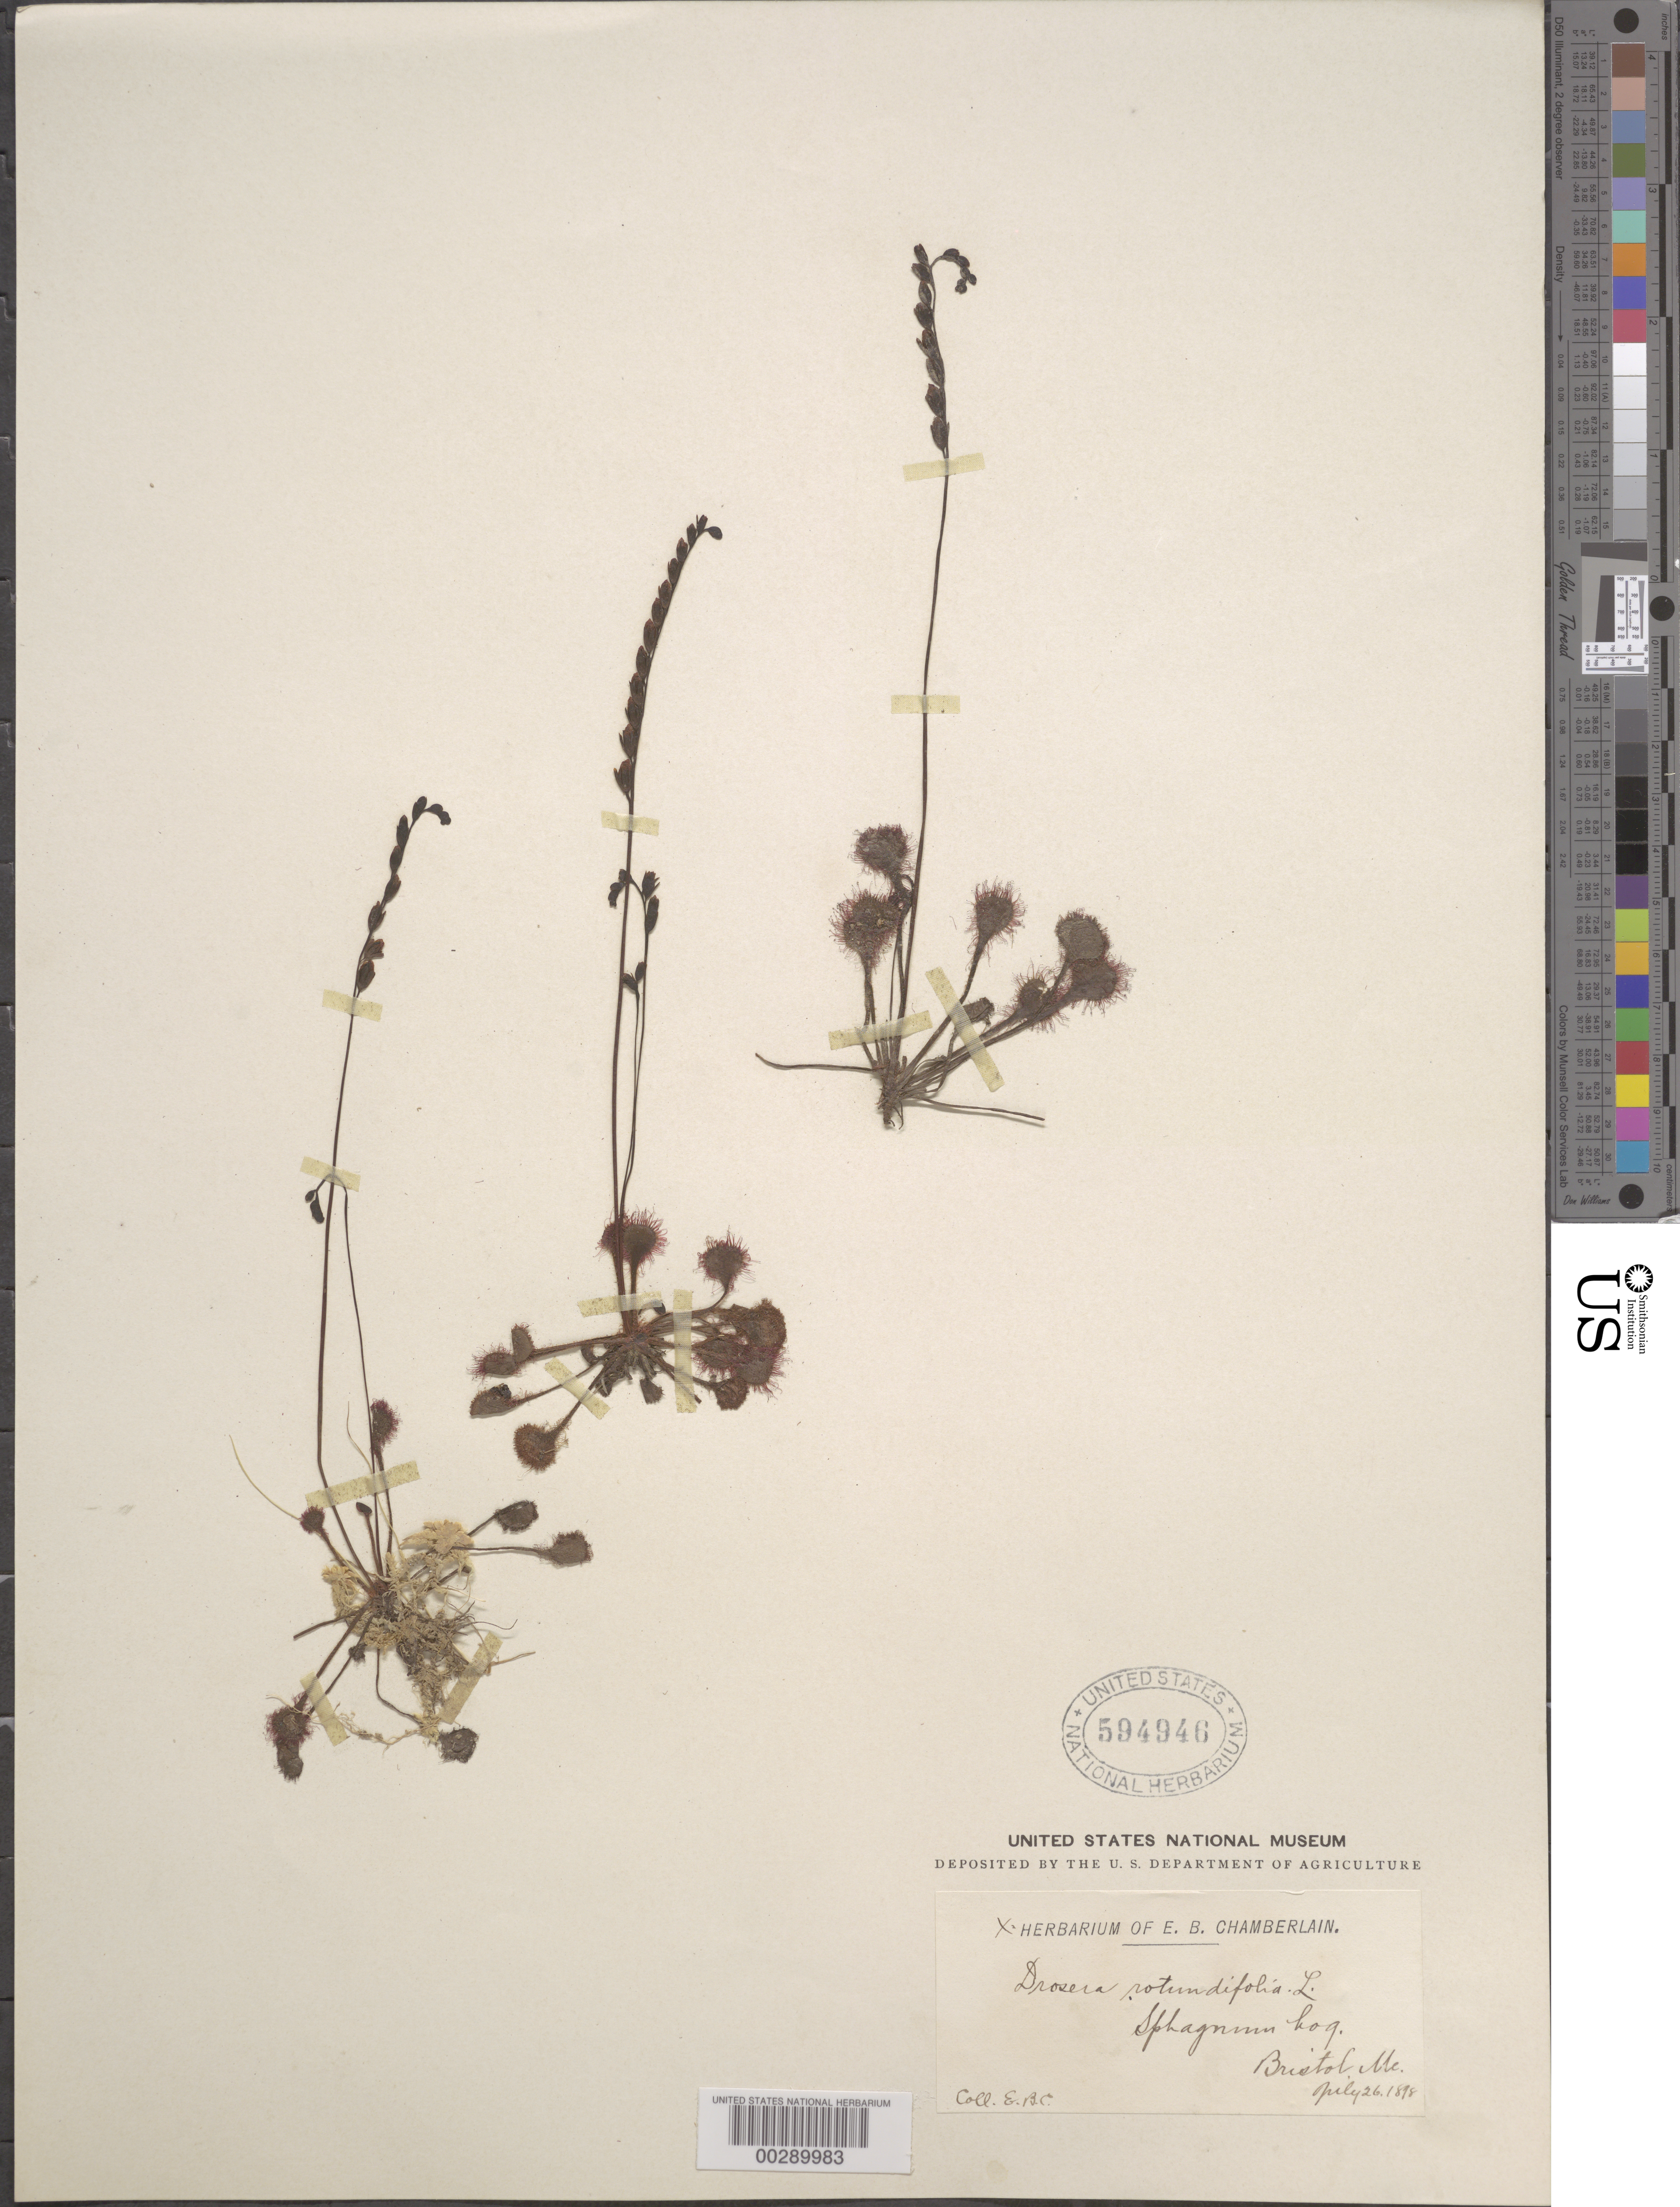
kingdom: Plantae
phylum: Tracheophyta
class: Magnoliopsida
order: Caryophyllales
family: Droseraceae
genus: Drosera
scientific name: Drosera rotundifolia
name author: L.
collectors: E. Chamberlain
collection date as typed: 26 Jul 1898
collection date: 1898-07-26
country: United States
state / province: Maine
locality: Bristol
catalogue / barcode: US 594946